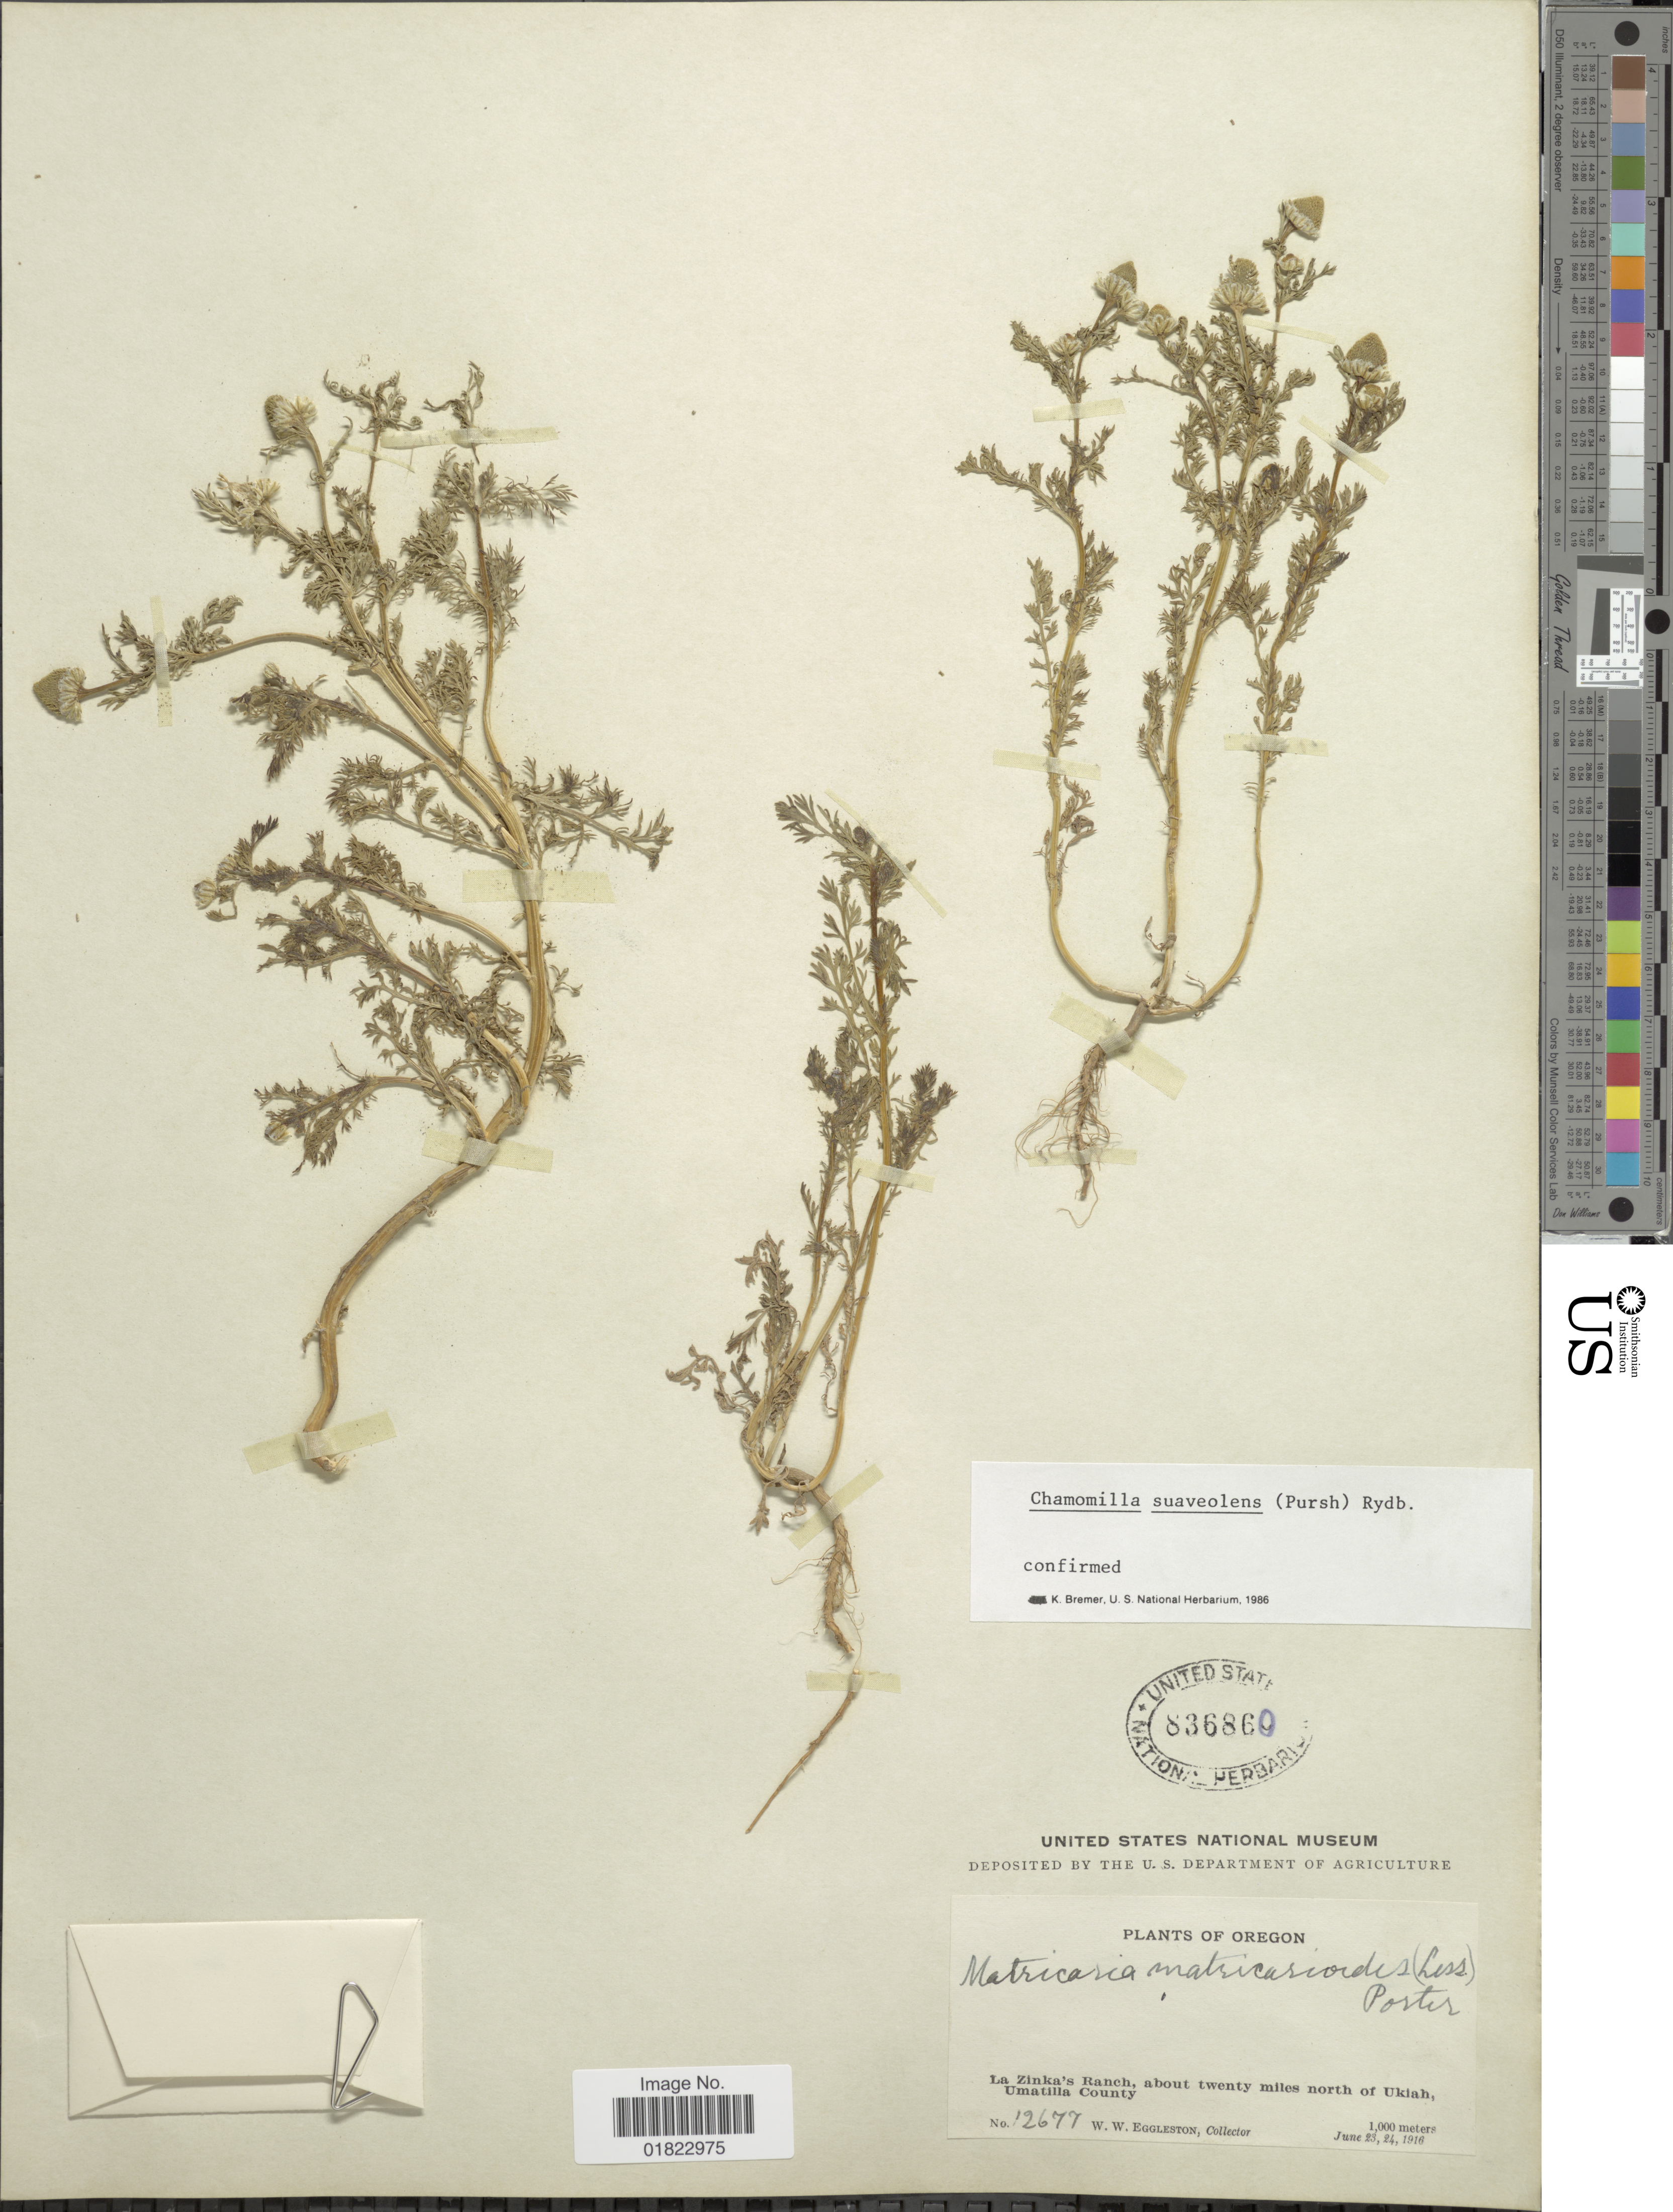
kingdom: Plantae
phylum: Tracheophyta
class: Magnoliopsida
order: Asterales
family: Asteraceae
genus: Matricaria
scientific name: Matricaria matricarioides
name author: (Less.) Porter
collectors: W. W. Eggleston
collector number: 12677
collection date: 1916-06-23/1916-06-24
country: United States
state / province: Oregon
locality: Oregon. La Zinka's Ranch, about twenty miles north of Ukiah, Umatilla County.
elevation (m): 1000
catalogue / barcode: US 836860